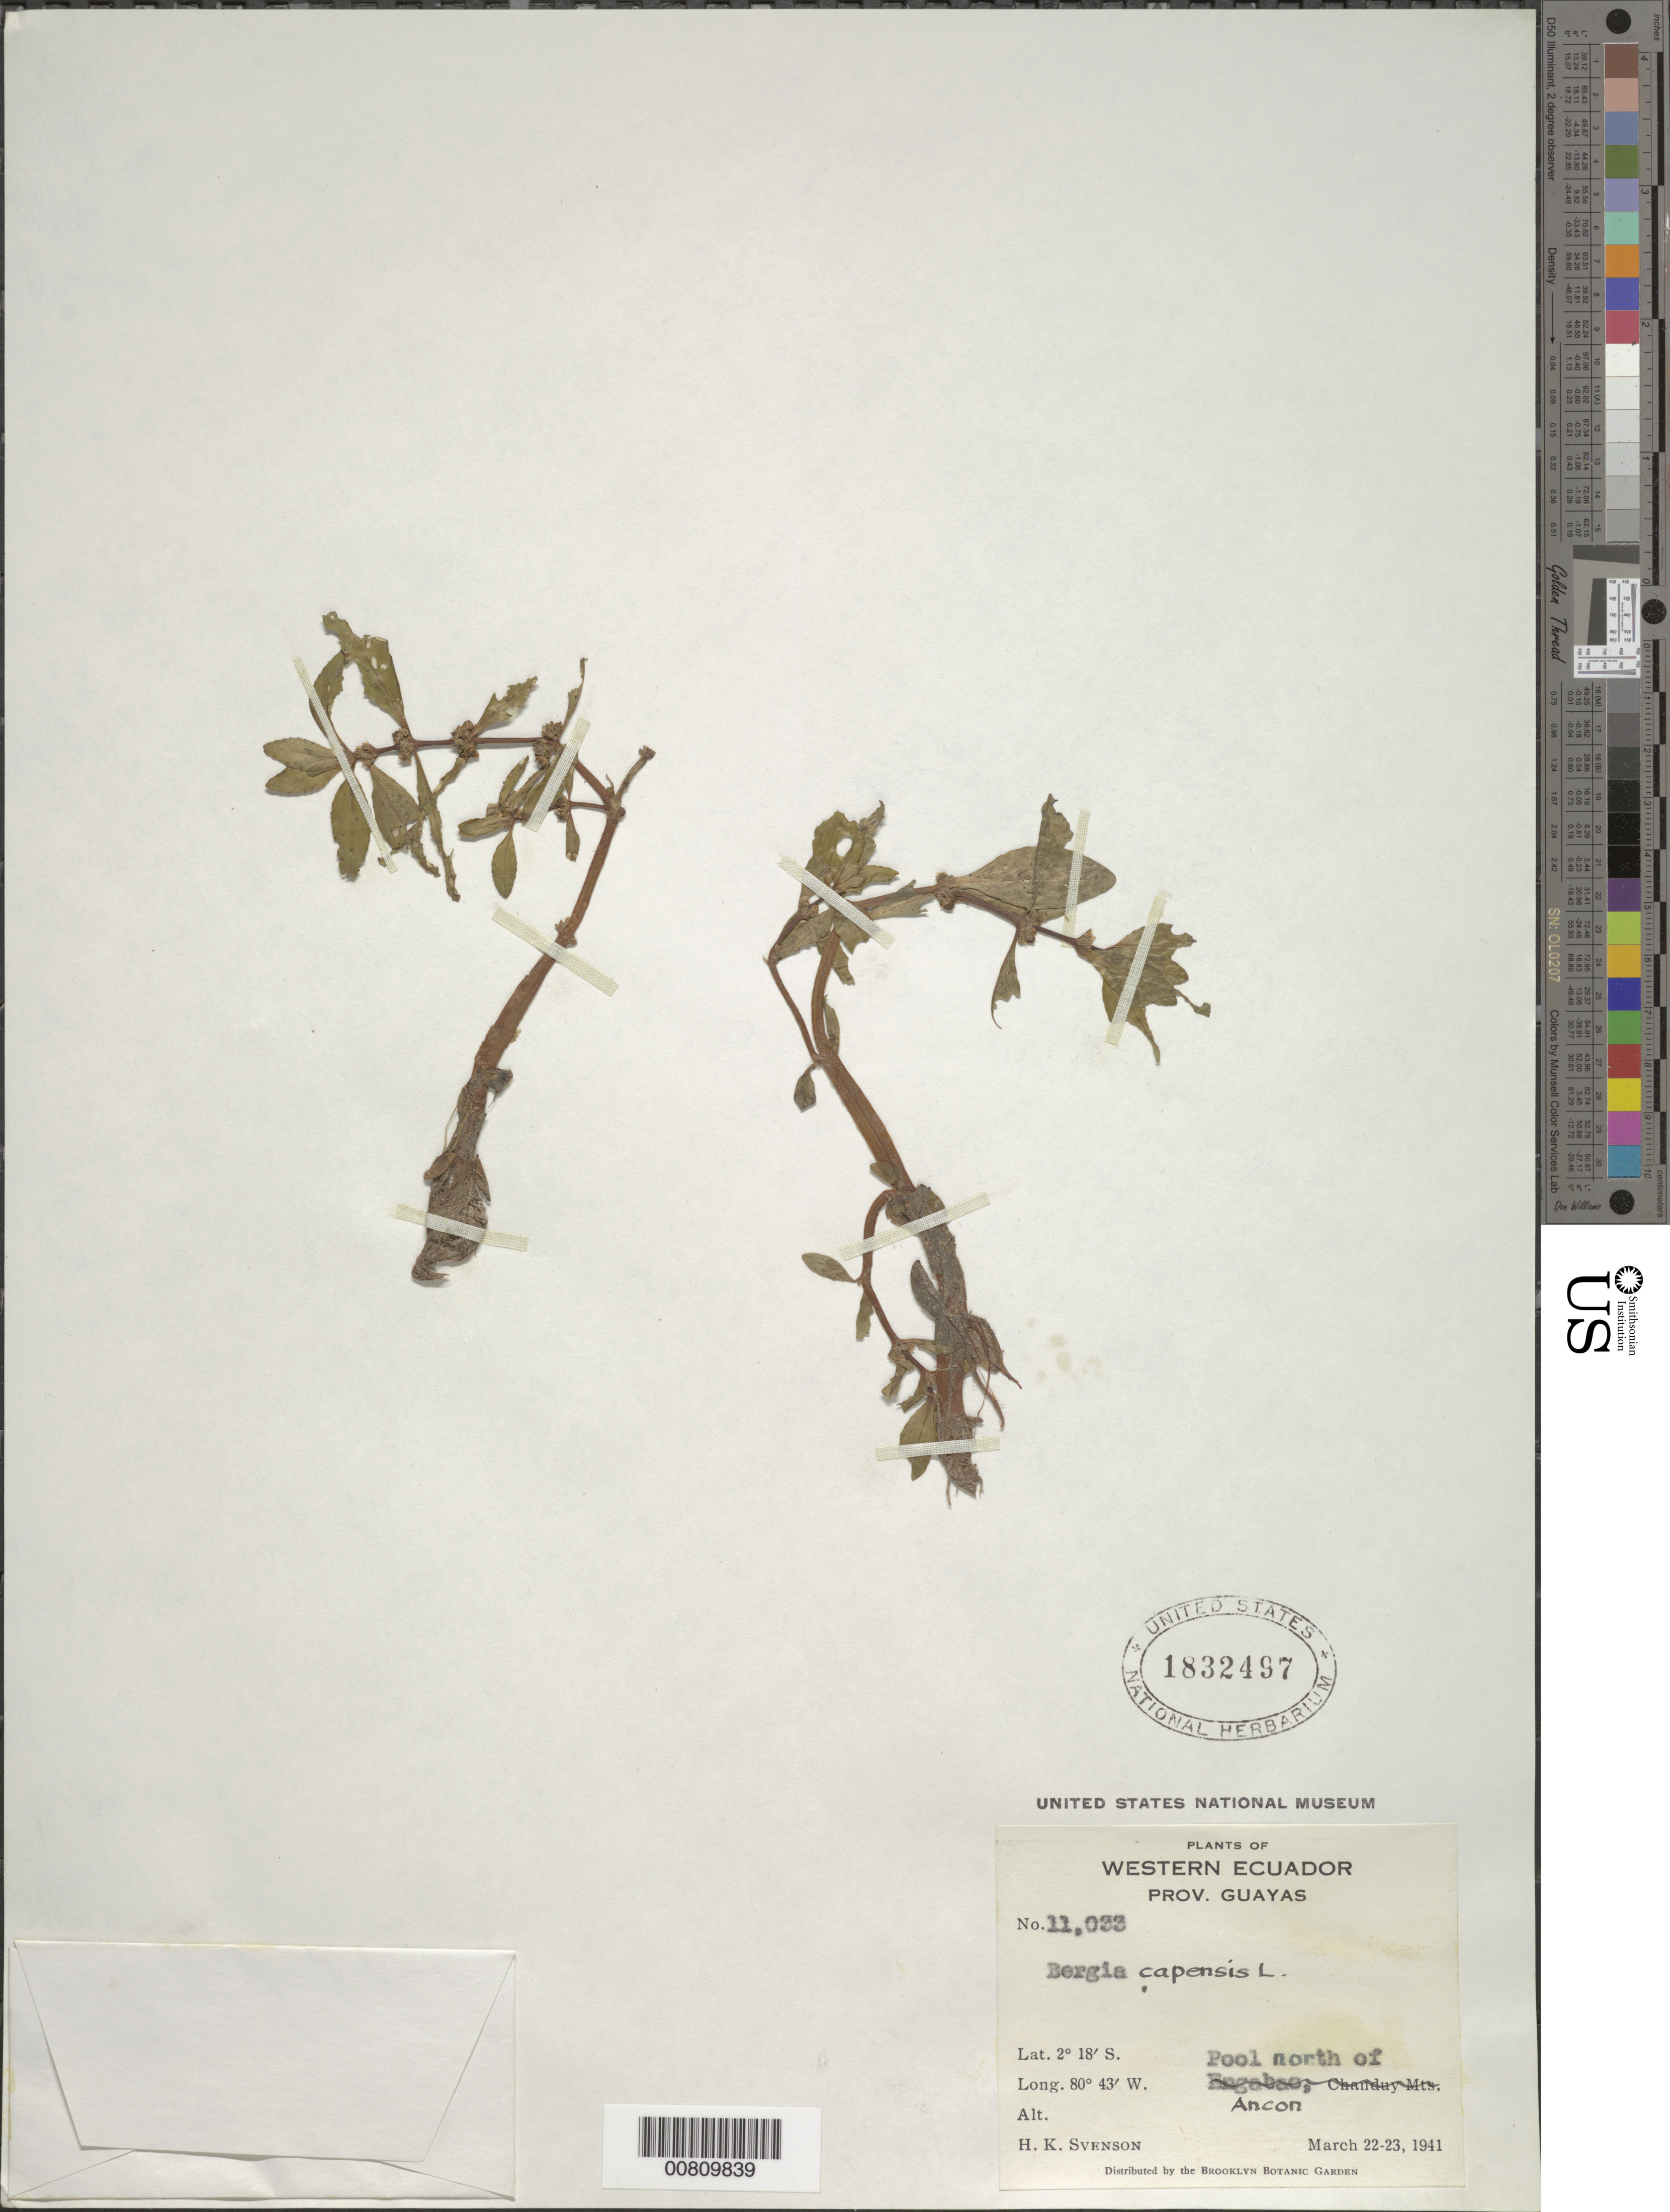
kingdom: Plantae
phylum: Tracheophyta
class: Magnoliopsida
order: Malpighiales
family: Elatinaceae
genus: Bergia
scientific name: Bergia capensis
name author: L.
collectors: H. Svenson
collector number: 11033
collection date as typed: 22 Mar 1941 to 23 Mar 1941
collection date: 1941-03-22/1941-03-23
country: Ecuador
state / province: Guayas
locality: N of Ancon.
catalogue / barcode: US 1832497